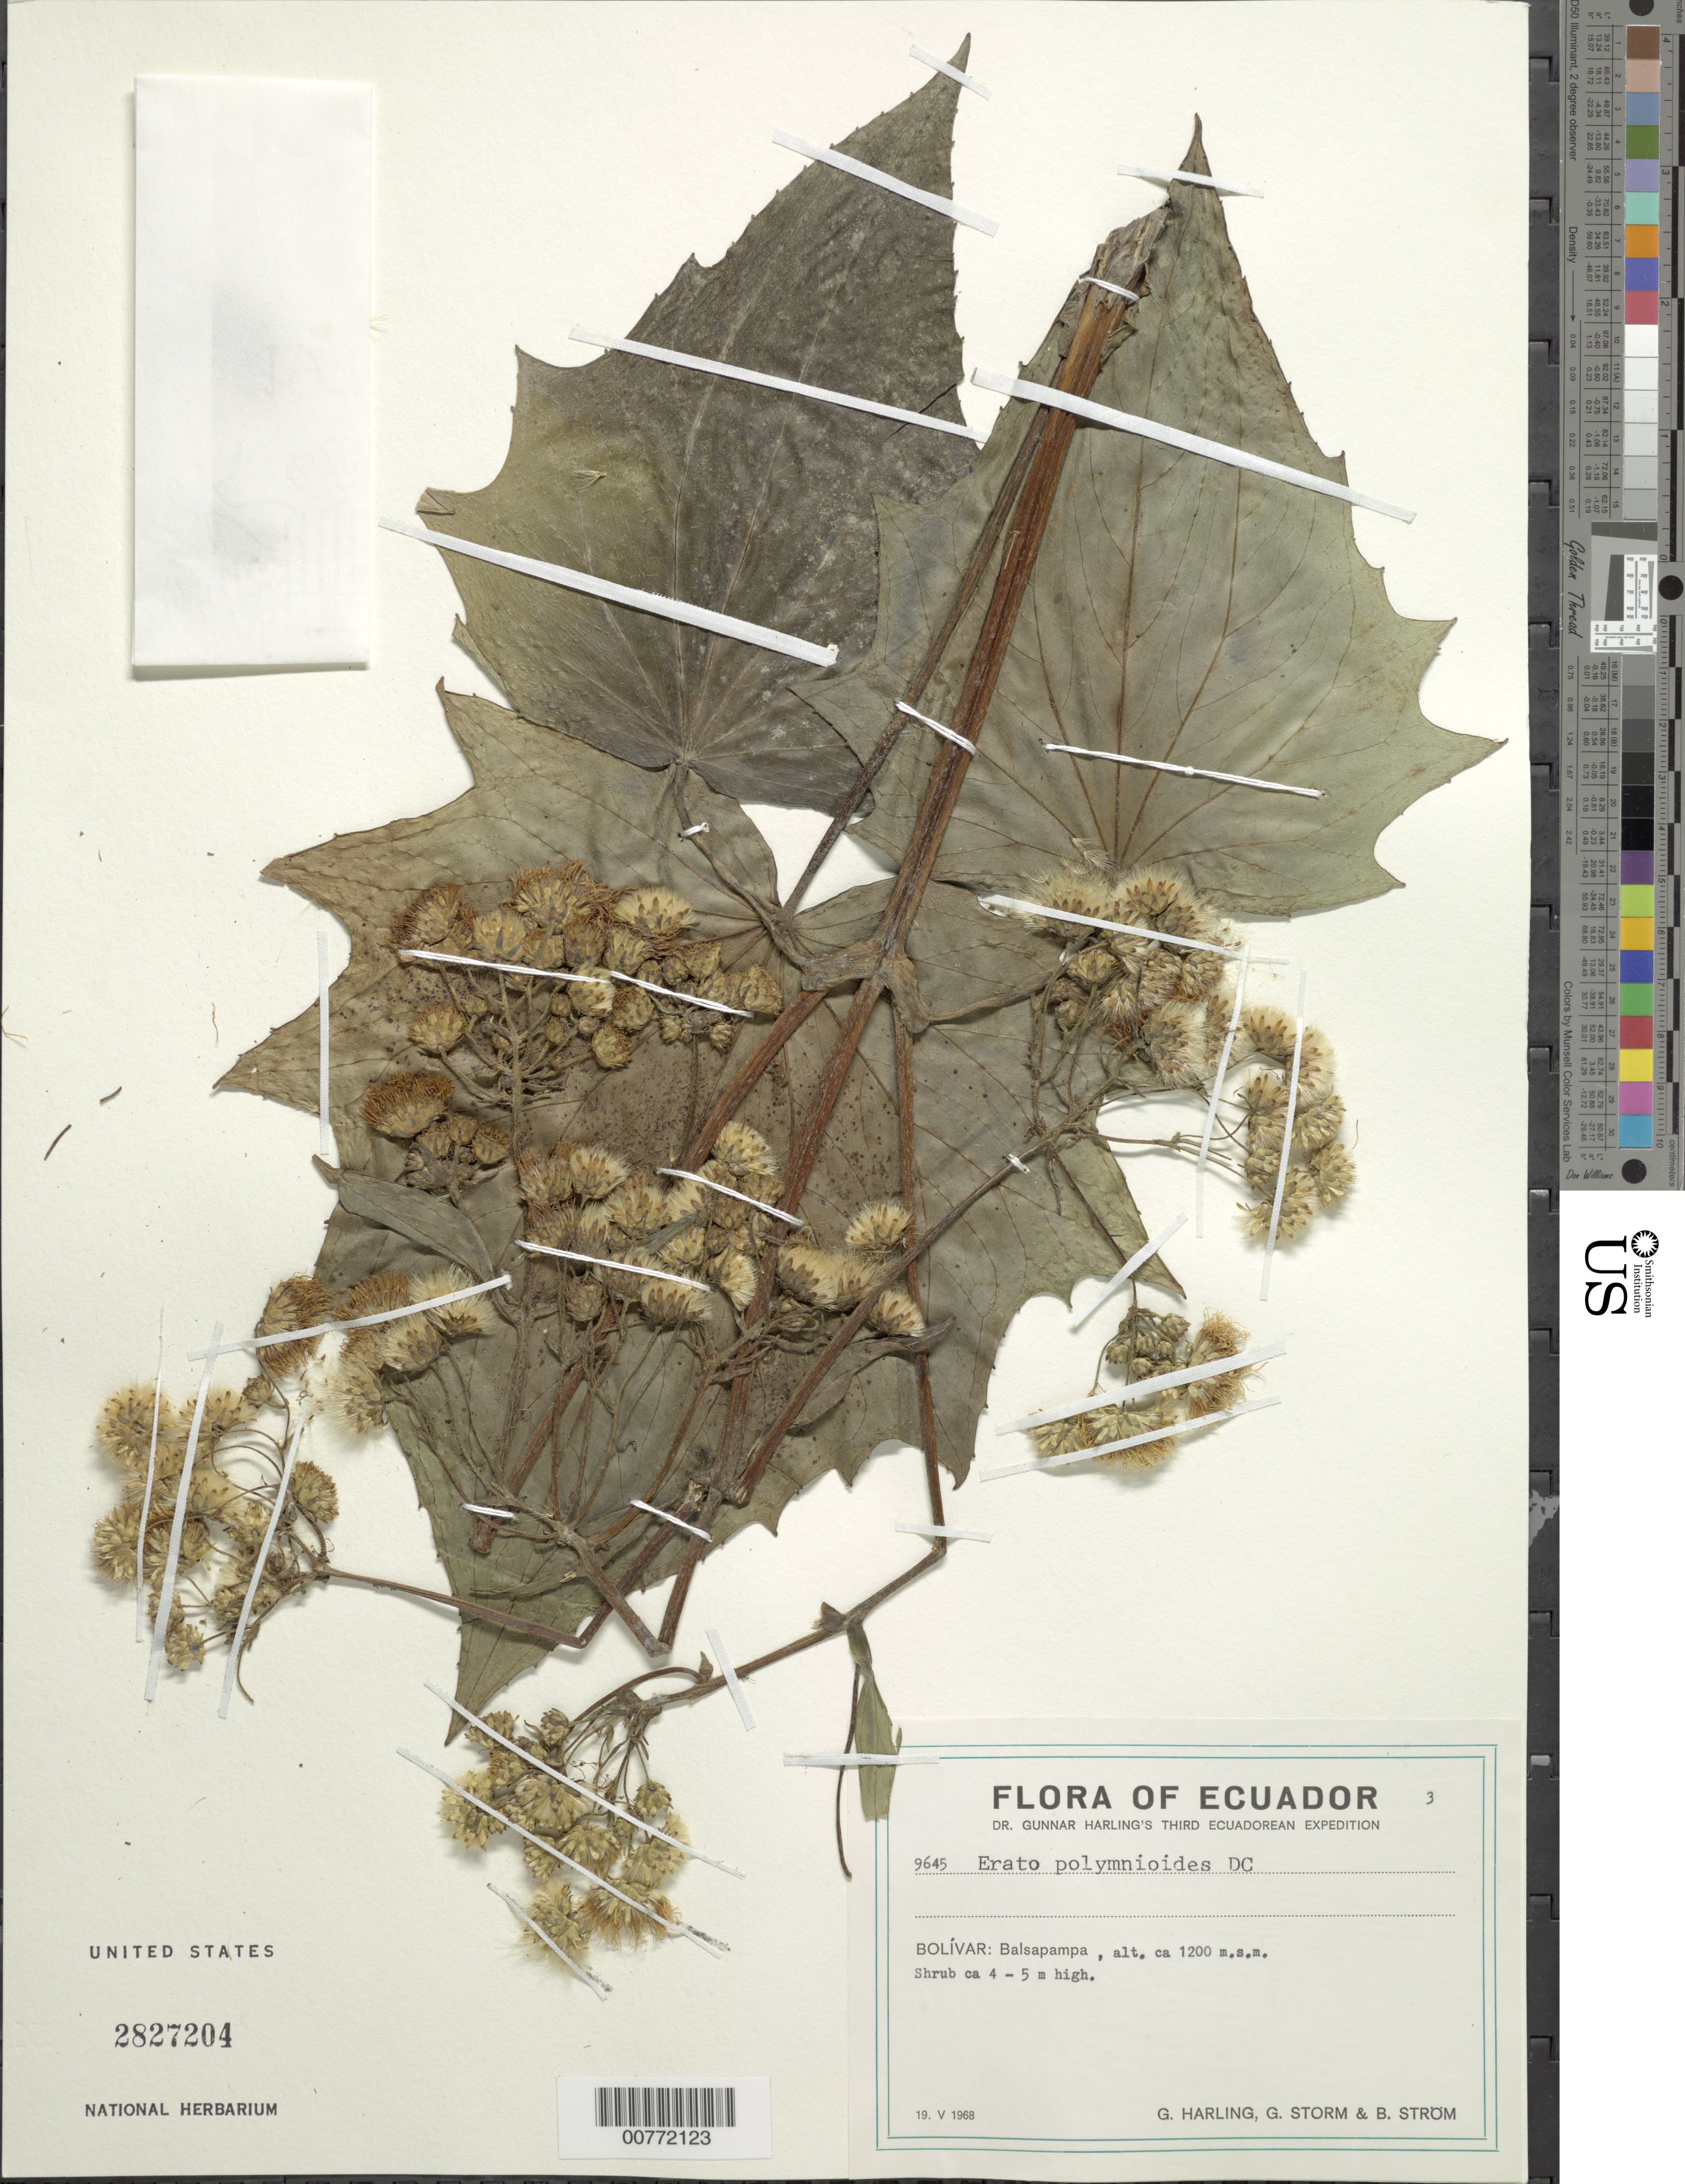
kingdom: Plantae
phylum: Tracheophyta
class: Magnoliopsida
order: Asterales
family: Asteraceae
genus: Erato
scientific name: Erato polymnioides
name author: DC.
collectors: G. Harling, G. Storm & B. Storm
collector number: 9645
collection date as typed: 19 May 1968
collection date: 1968-05-19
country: Ecuador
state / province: Bolívar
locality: Balsapampa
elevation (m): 1200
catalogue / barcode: US 2827204